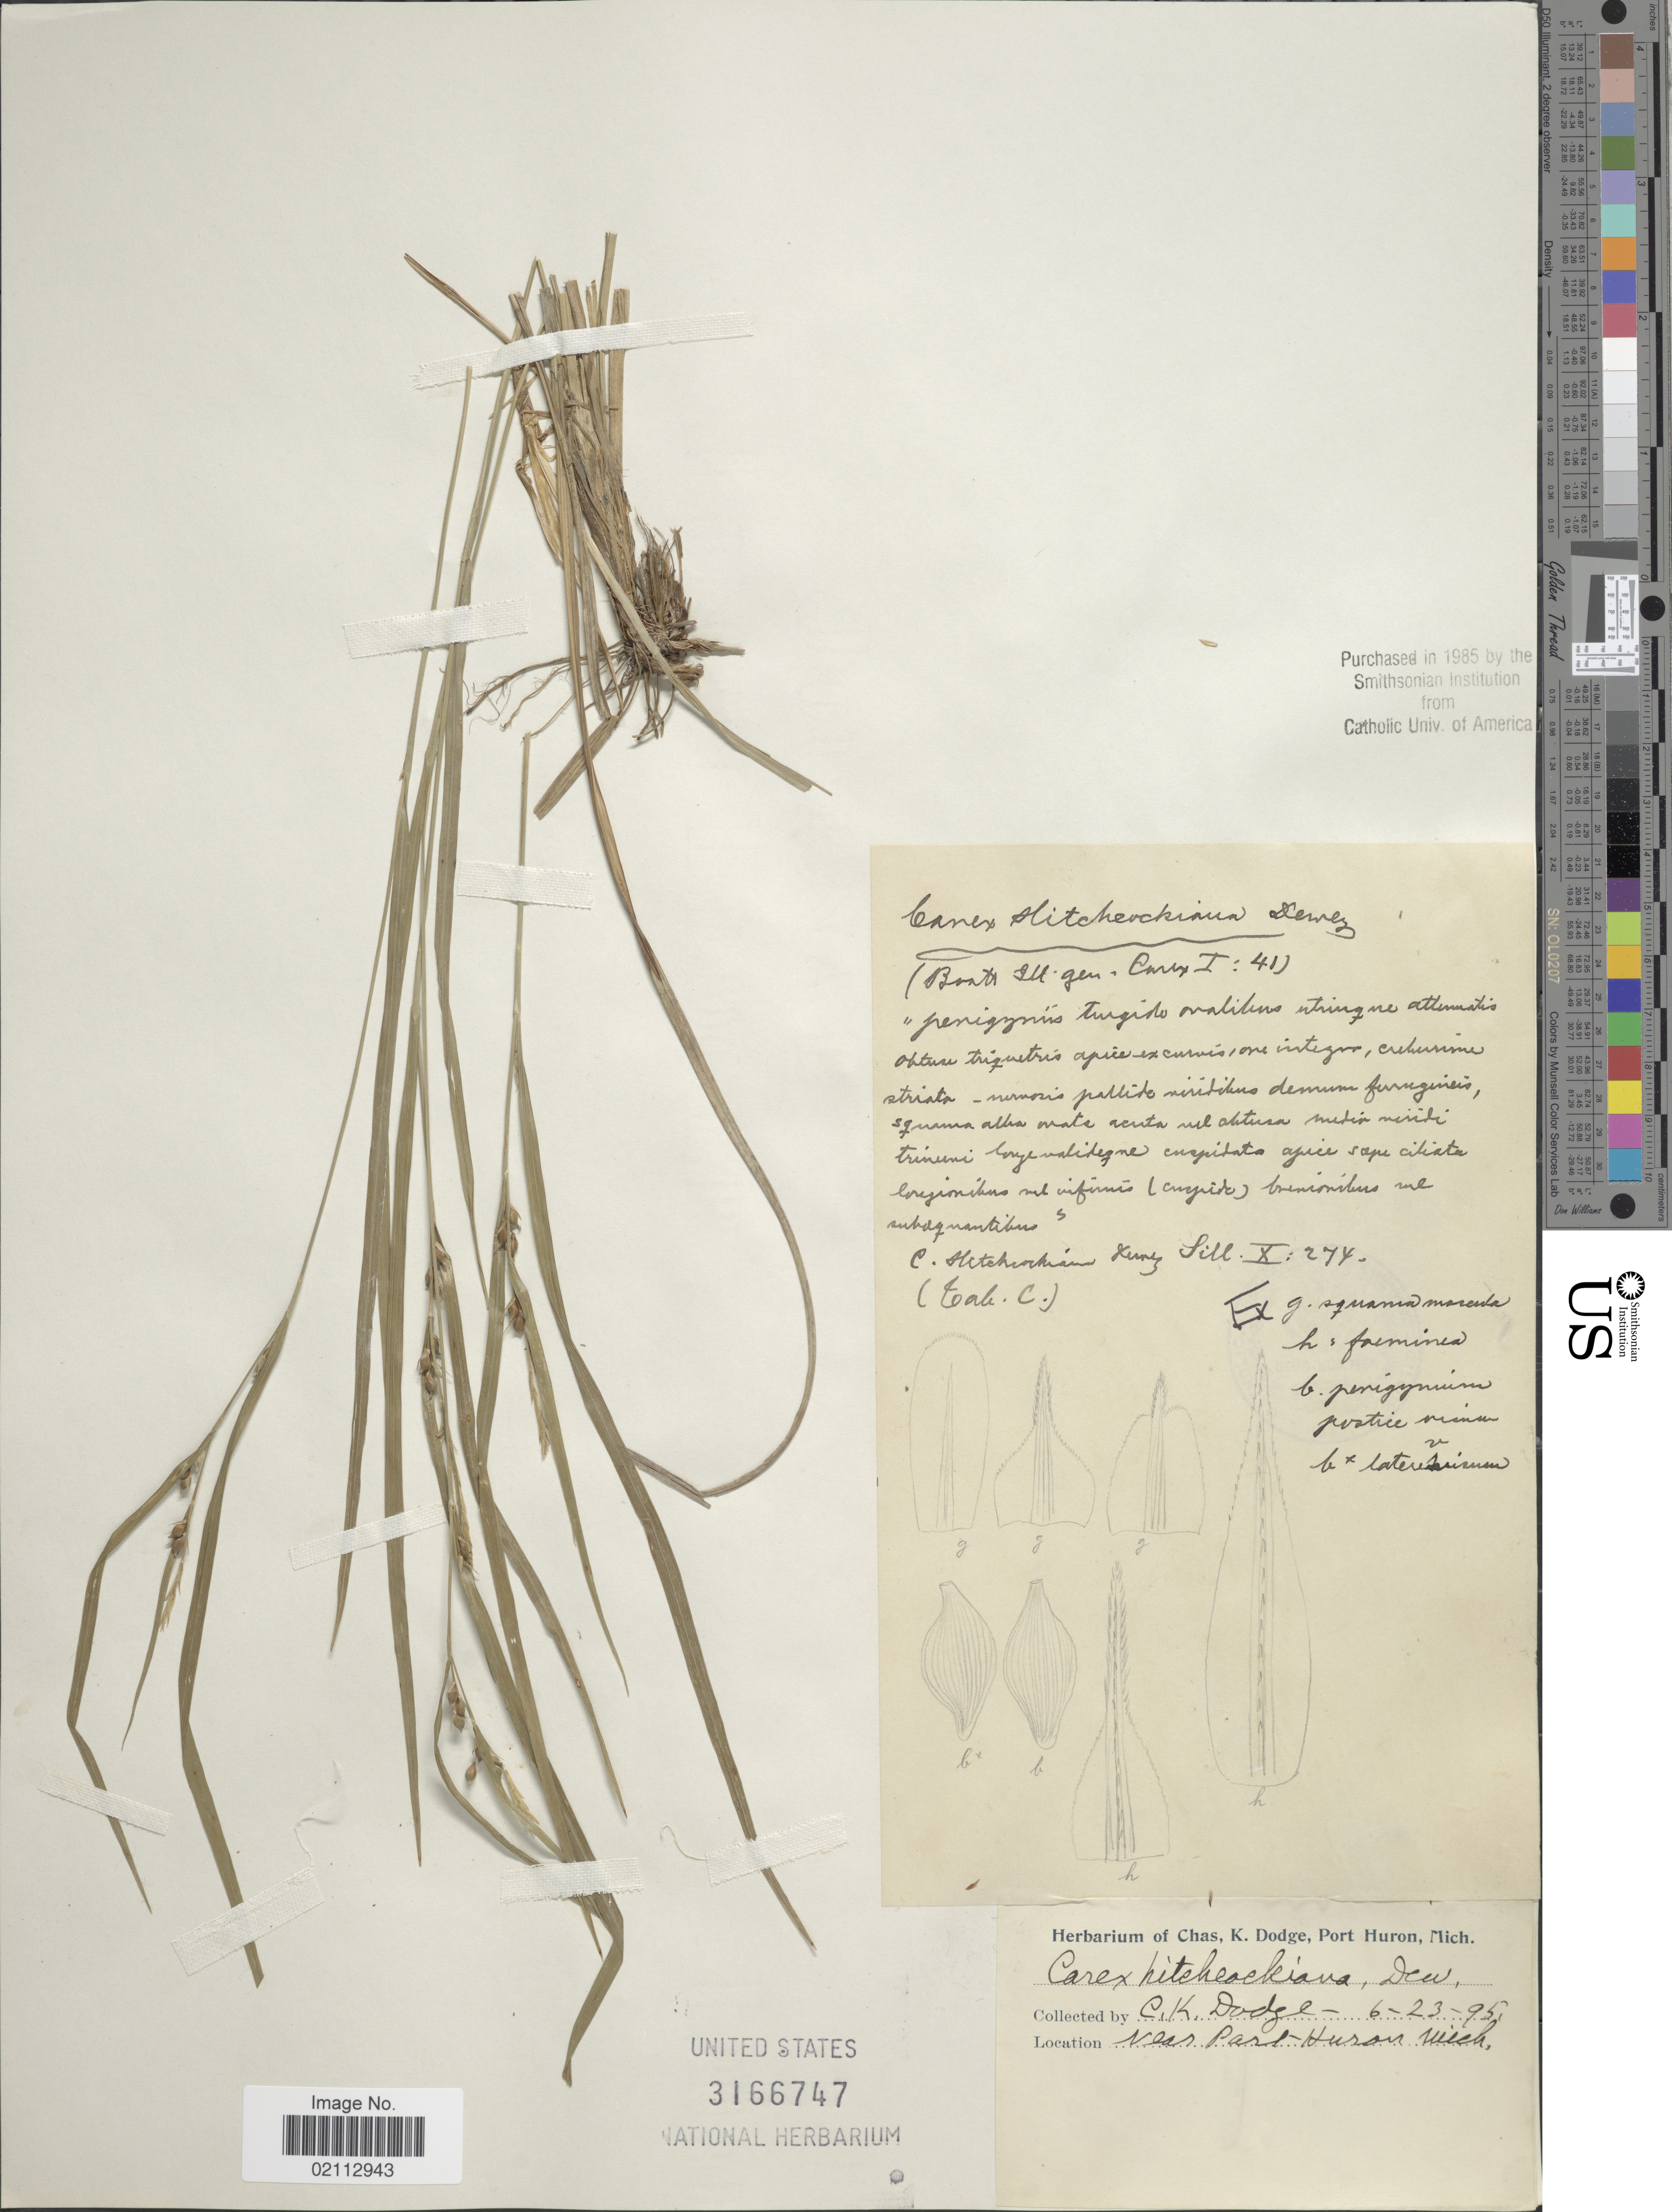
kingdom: Plantae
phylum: Tracheophyta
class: Liliopsida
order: Poales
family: Cyperaceae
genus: Carex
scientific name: Carex hitchcockiana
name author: Dewey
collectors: C. K. Dodge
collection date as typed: Transcribed d/m/y: 23/6/95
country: United States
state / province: Michigan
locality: Near Port Huron, Mich.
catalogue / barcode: US 3166747